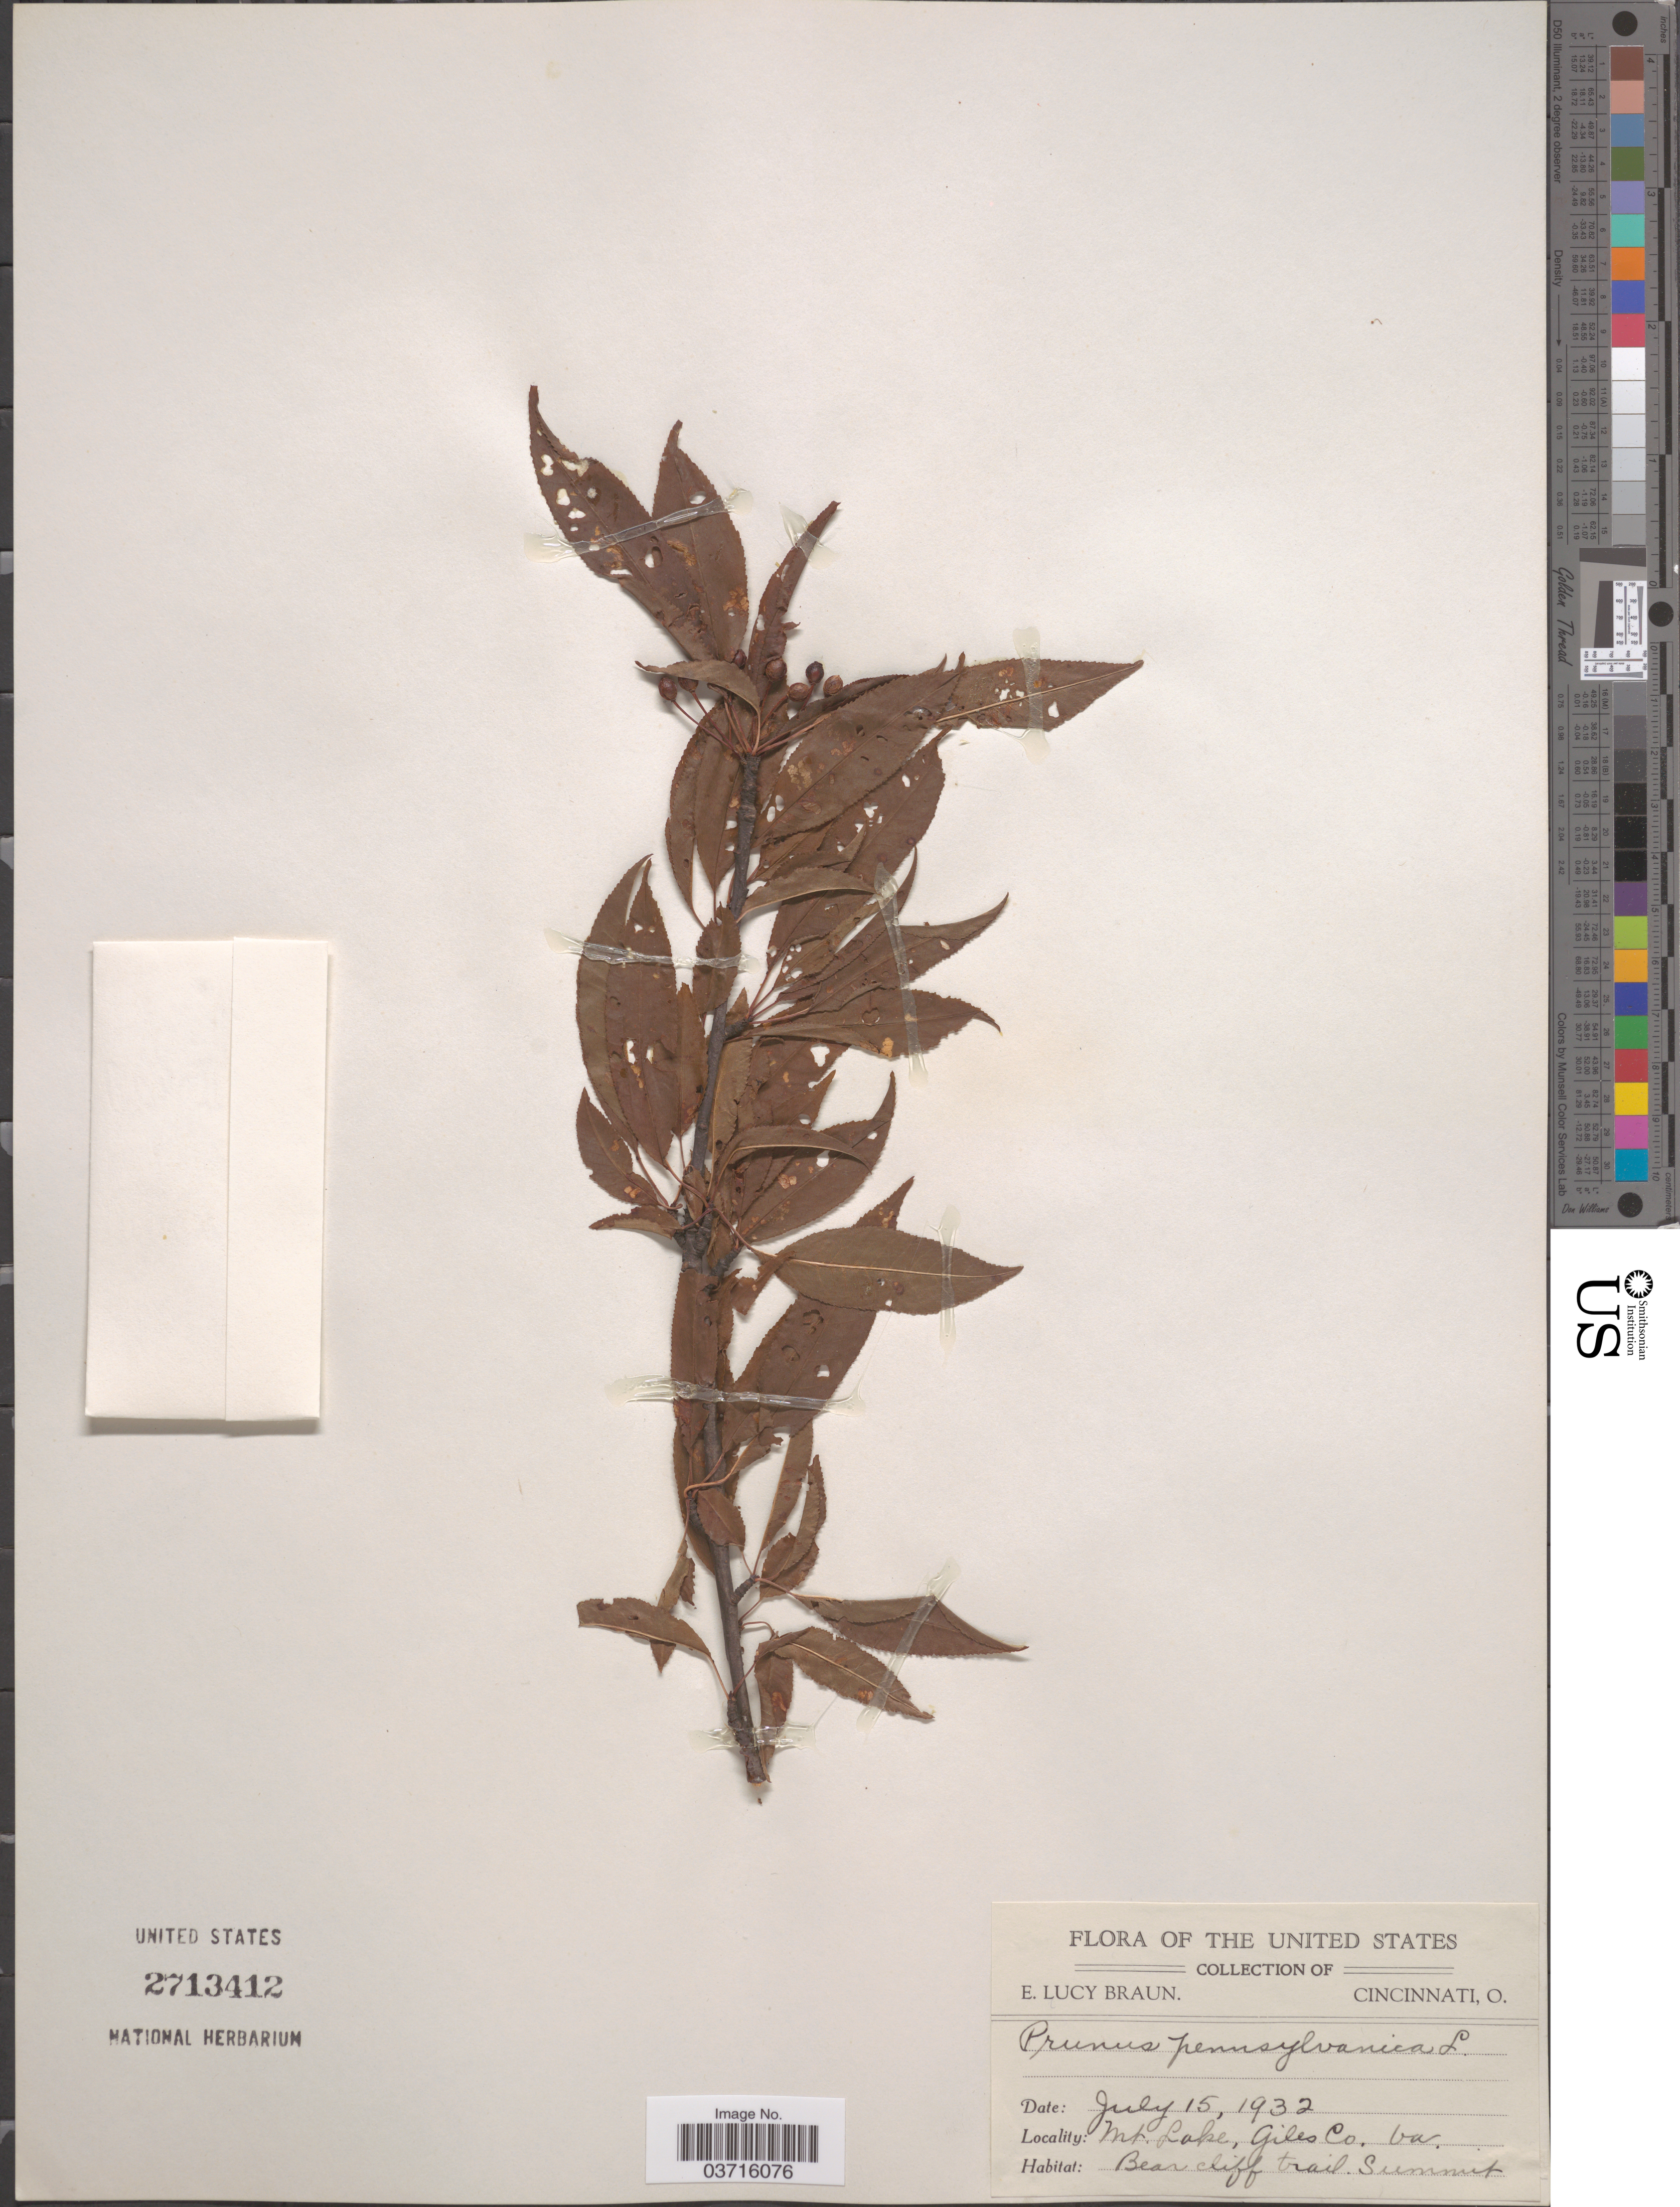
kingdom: Plantae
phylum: Tracheophyta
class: Magnoliopsida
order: Rosales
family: Rosaceae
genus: Prunus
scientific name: Prunus pensylvanica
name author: L. f.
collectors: E. L. Braun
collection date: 1932-07-15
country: United States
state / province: Virginia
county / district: Giles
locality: Mt. Lake, Giles Co. Bear cliff trail. Summit.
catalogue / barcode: US 2713412